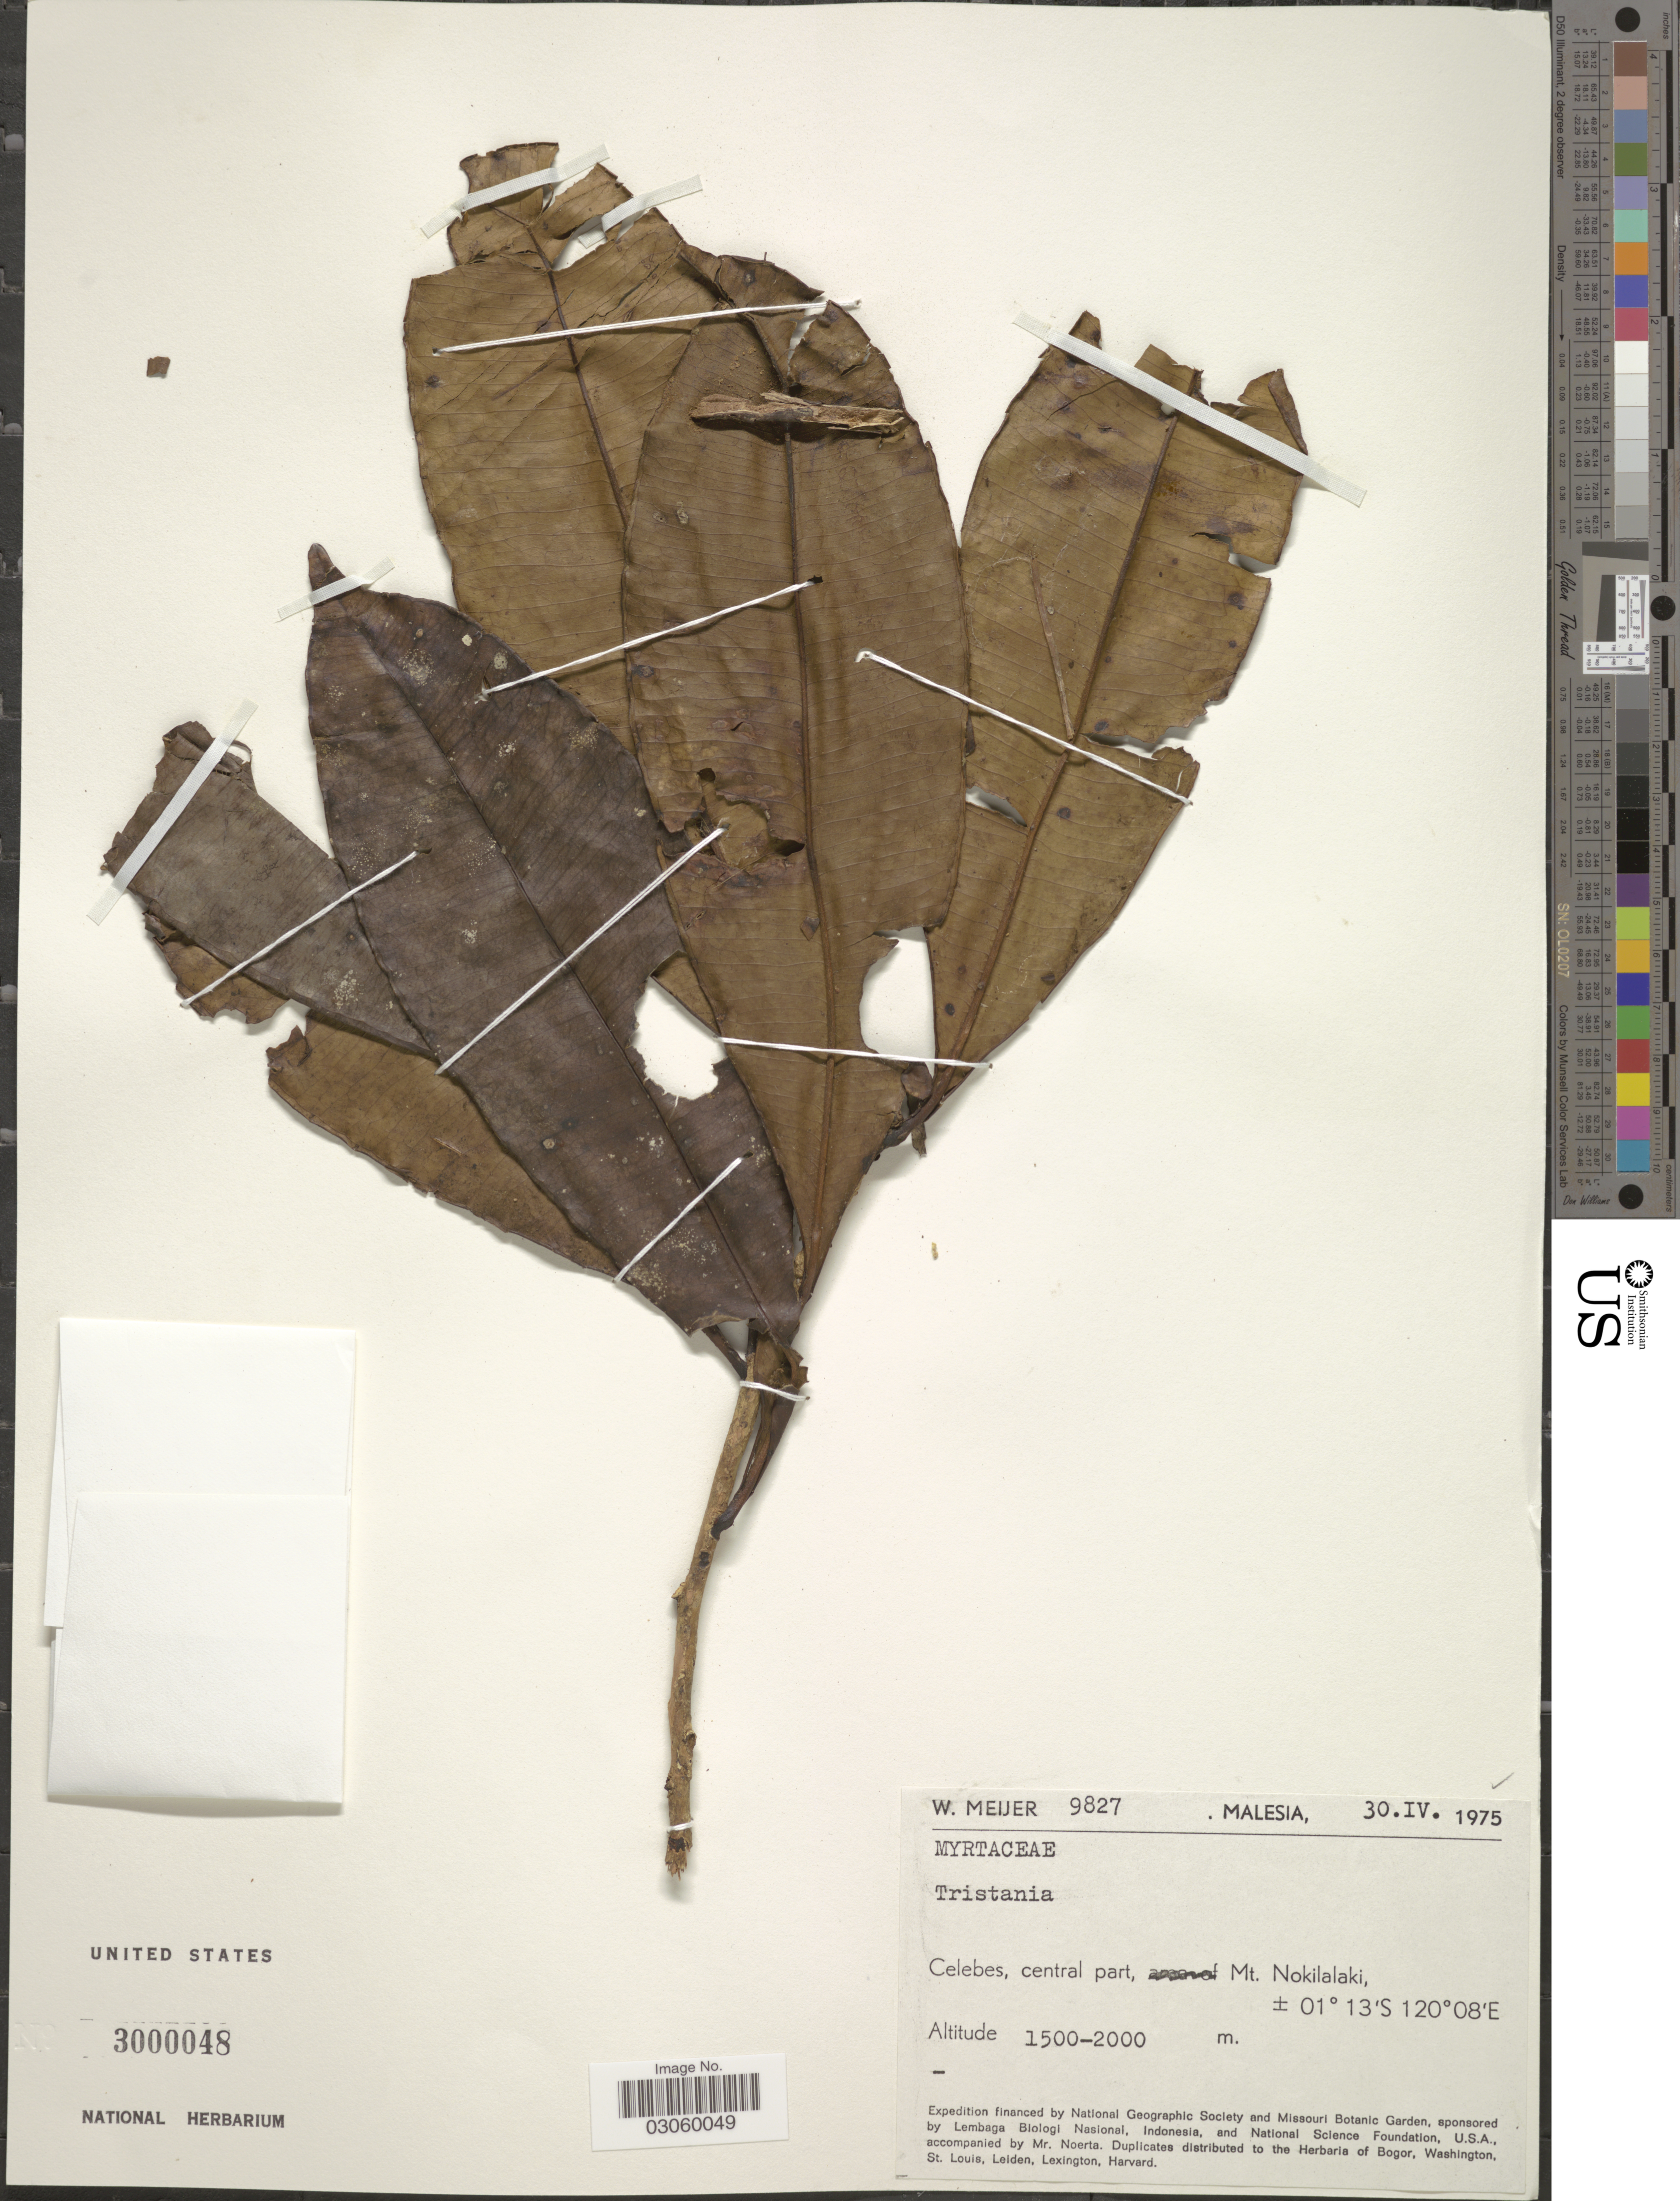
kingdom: Plantae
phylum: Tracheophyta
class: Magnoliopsida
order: Myrtales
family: Myrtaceae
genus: Tristaniopsis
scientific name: Tristaniopsis sp.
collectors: W. Meijer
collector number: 9827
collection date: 1975-04-30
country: Malaysia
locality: Celebes, central part, Mt. Nokilalaki.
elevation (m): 1500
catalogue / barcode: US 3000048